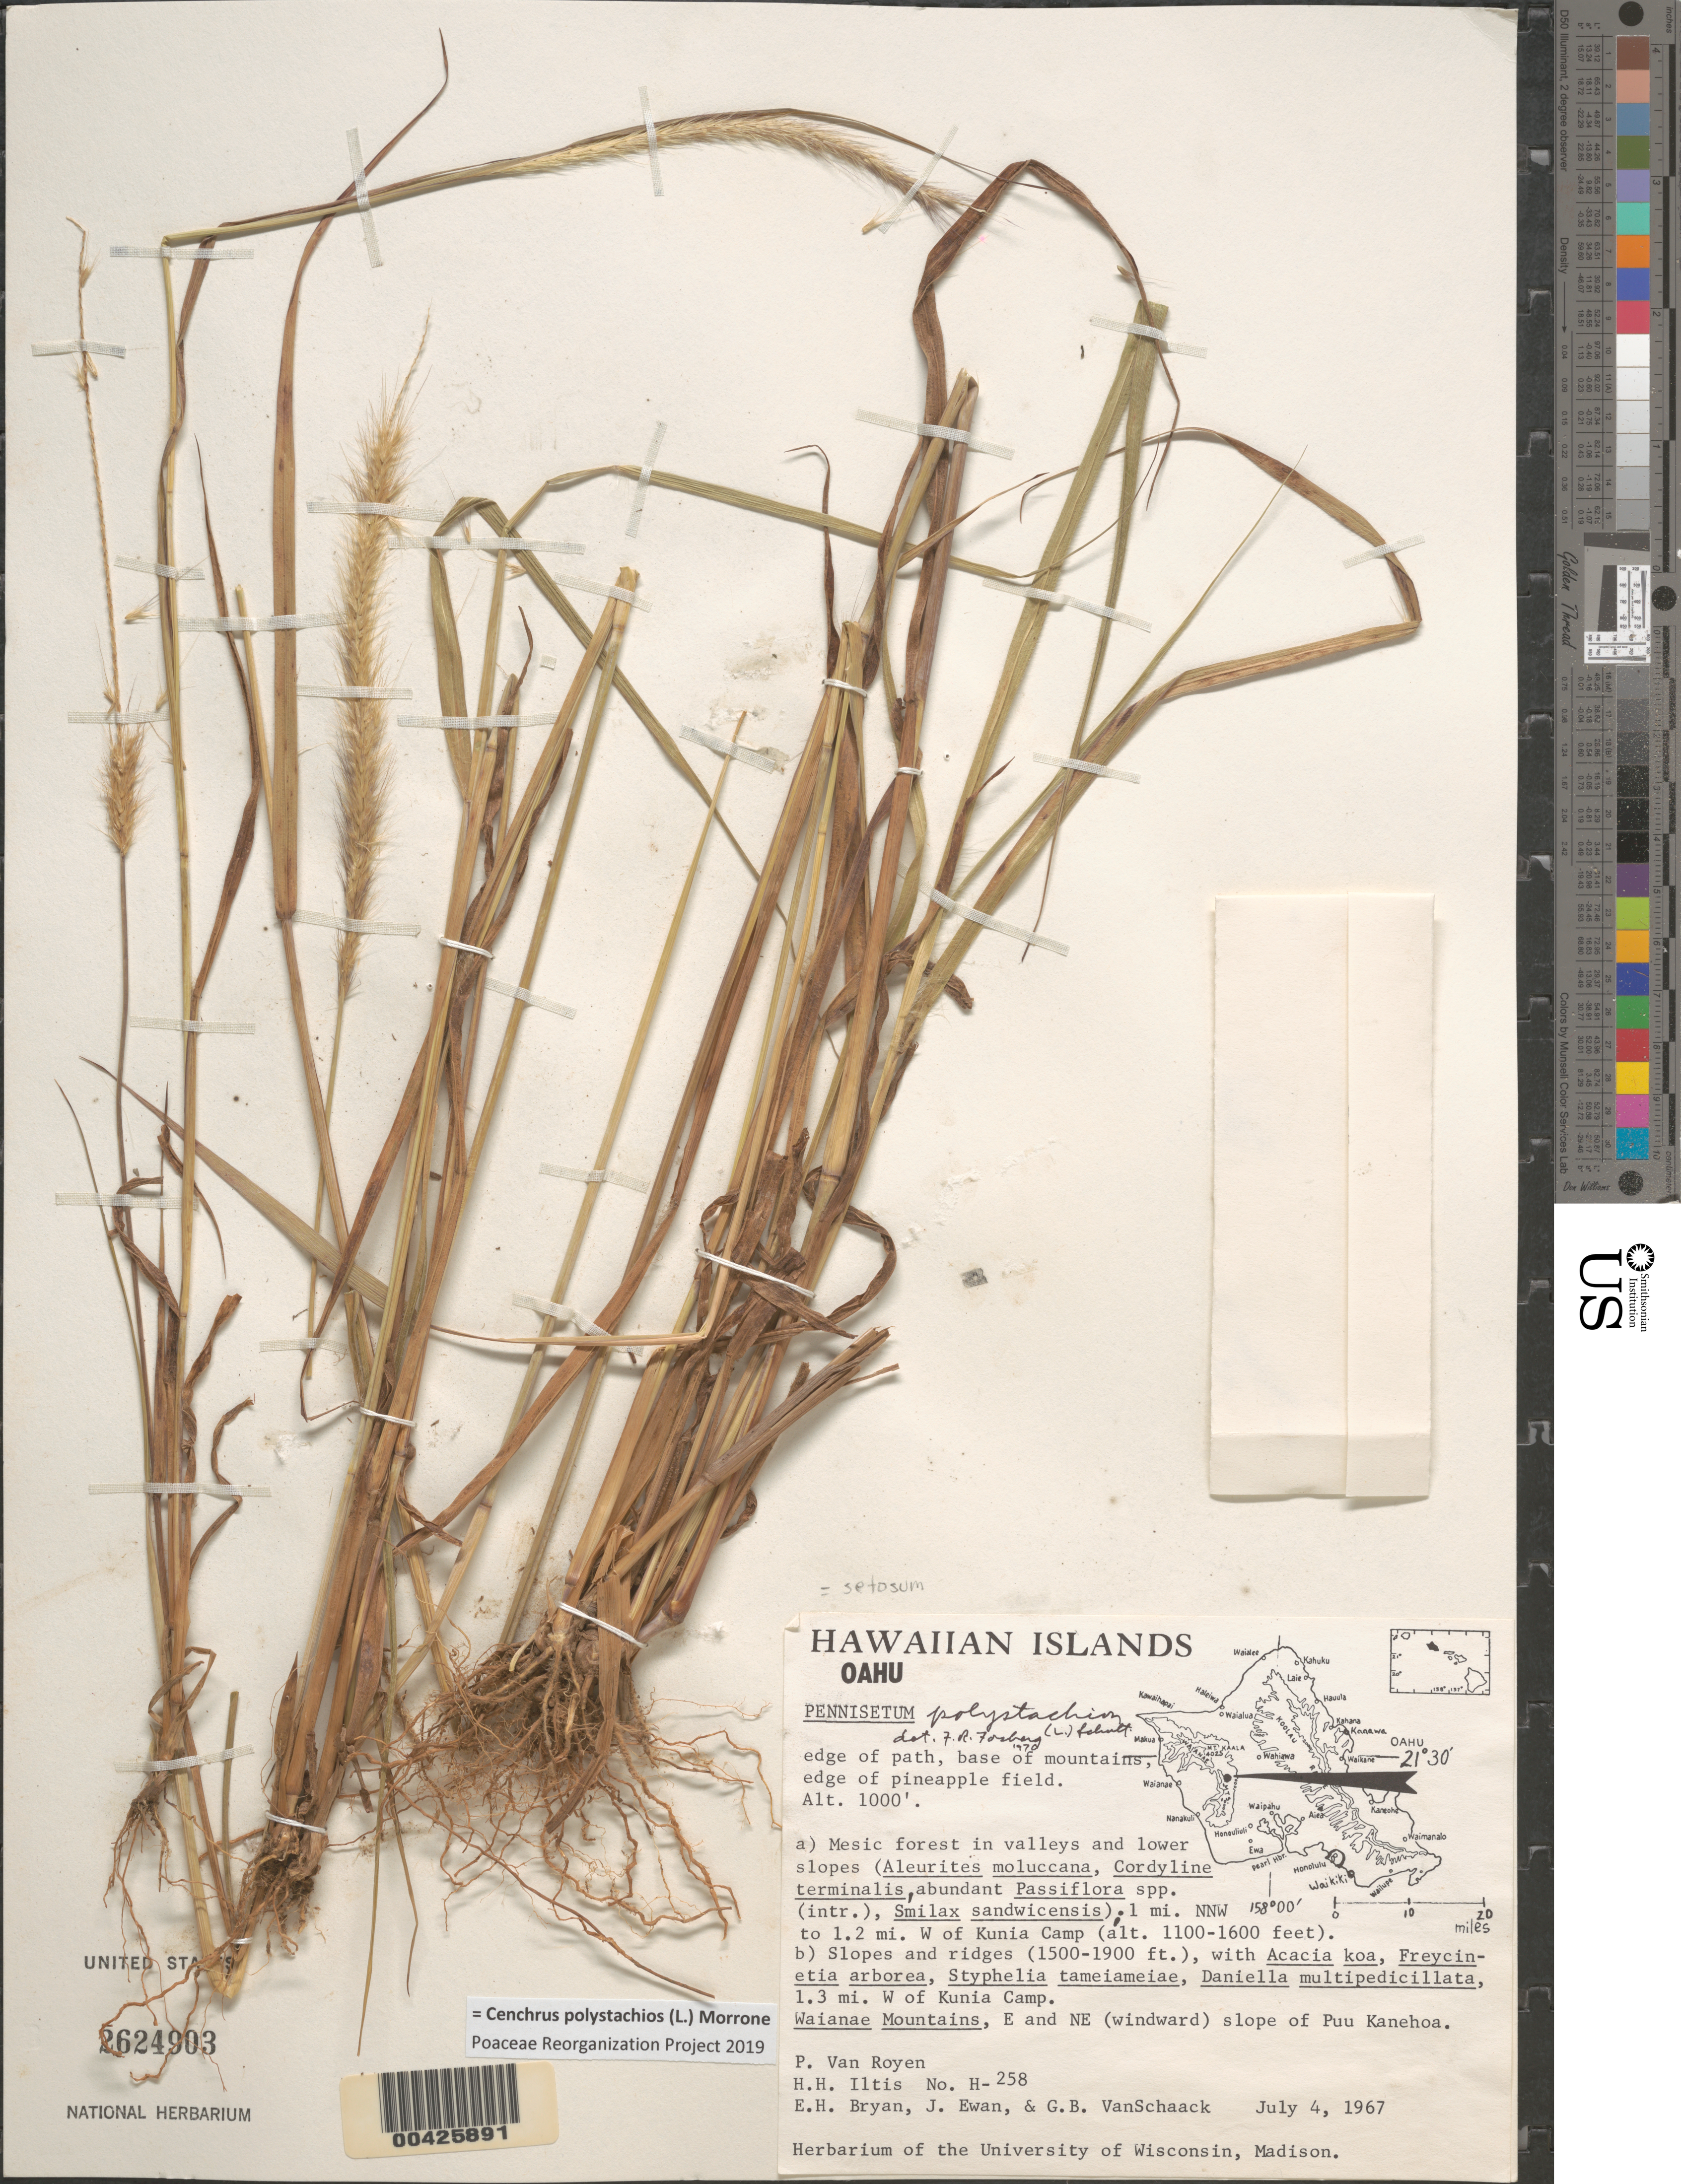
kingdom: Plantae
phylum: Tracheophyta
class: Liliopsida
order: Poales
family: Poaceae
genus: Cenchrus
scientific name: Cenchrus polystachios subsp. setosus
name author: (Sw.) P.M. Peterson & Y. Herrera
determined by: Wagner, W. L., (BOT), Smithsonian Institution - National Museum of Natural History (UNITED STATES)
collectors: P. van Royen, H. H. Iltis, E. Bryan, J. A. Ewan & G. Van Schaack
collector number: H-258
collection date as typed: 4 Jul 1967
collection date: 1967-07-04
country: United States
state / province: Hawaii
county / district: Honolulu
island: Oahu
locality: Base of mountains, Waianae Mountains, E and NE (windward) slope of Puu Kanehoa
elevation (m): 305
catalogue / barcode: US 2624903